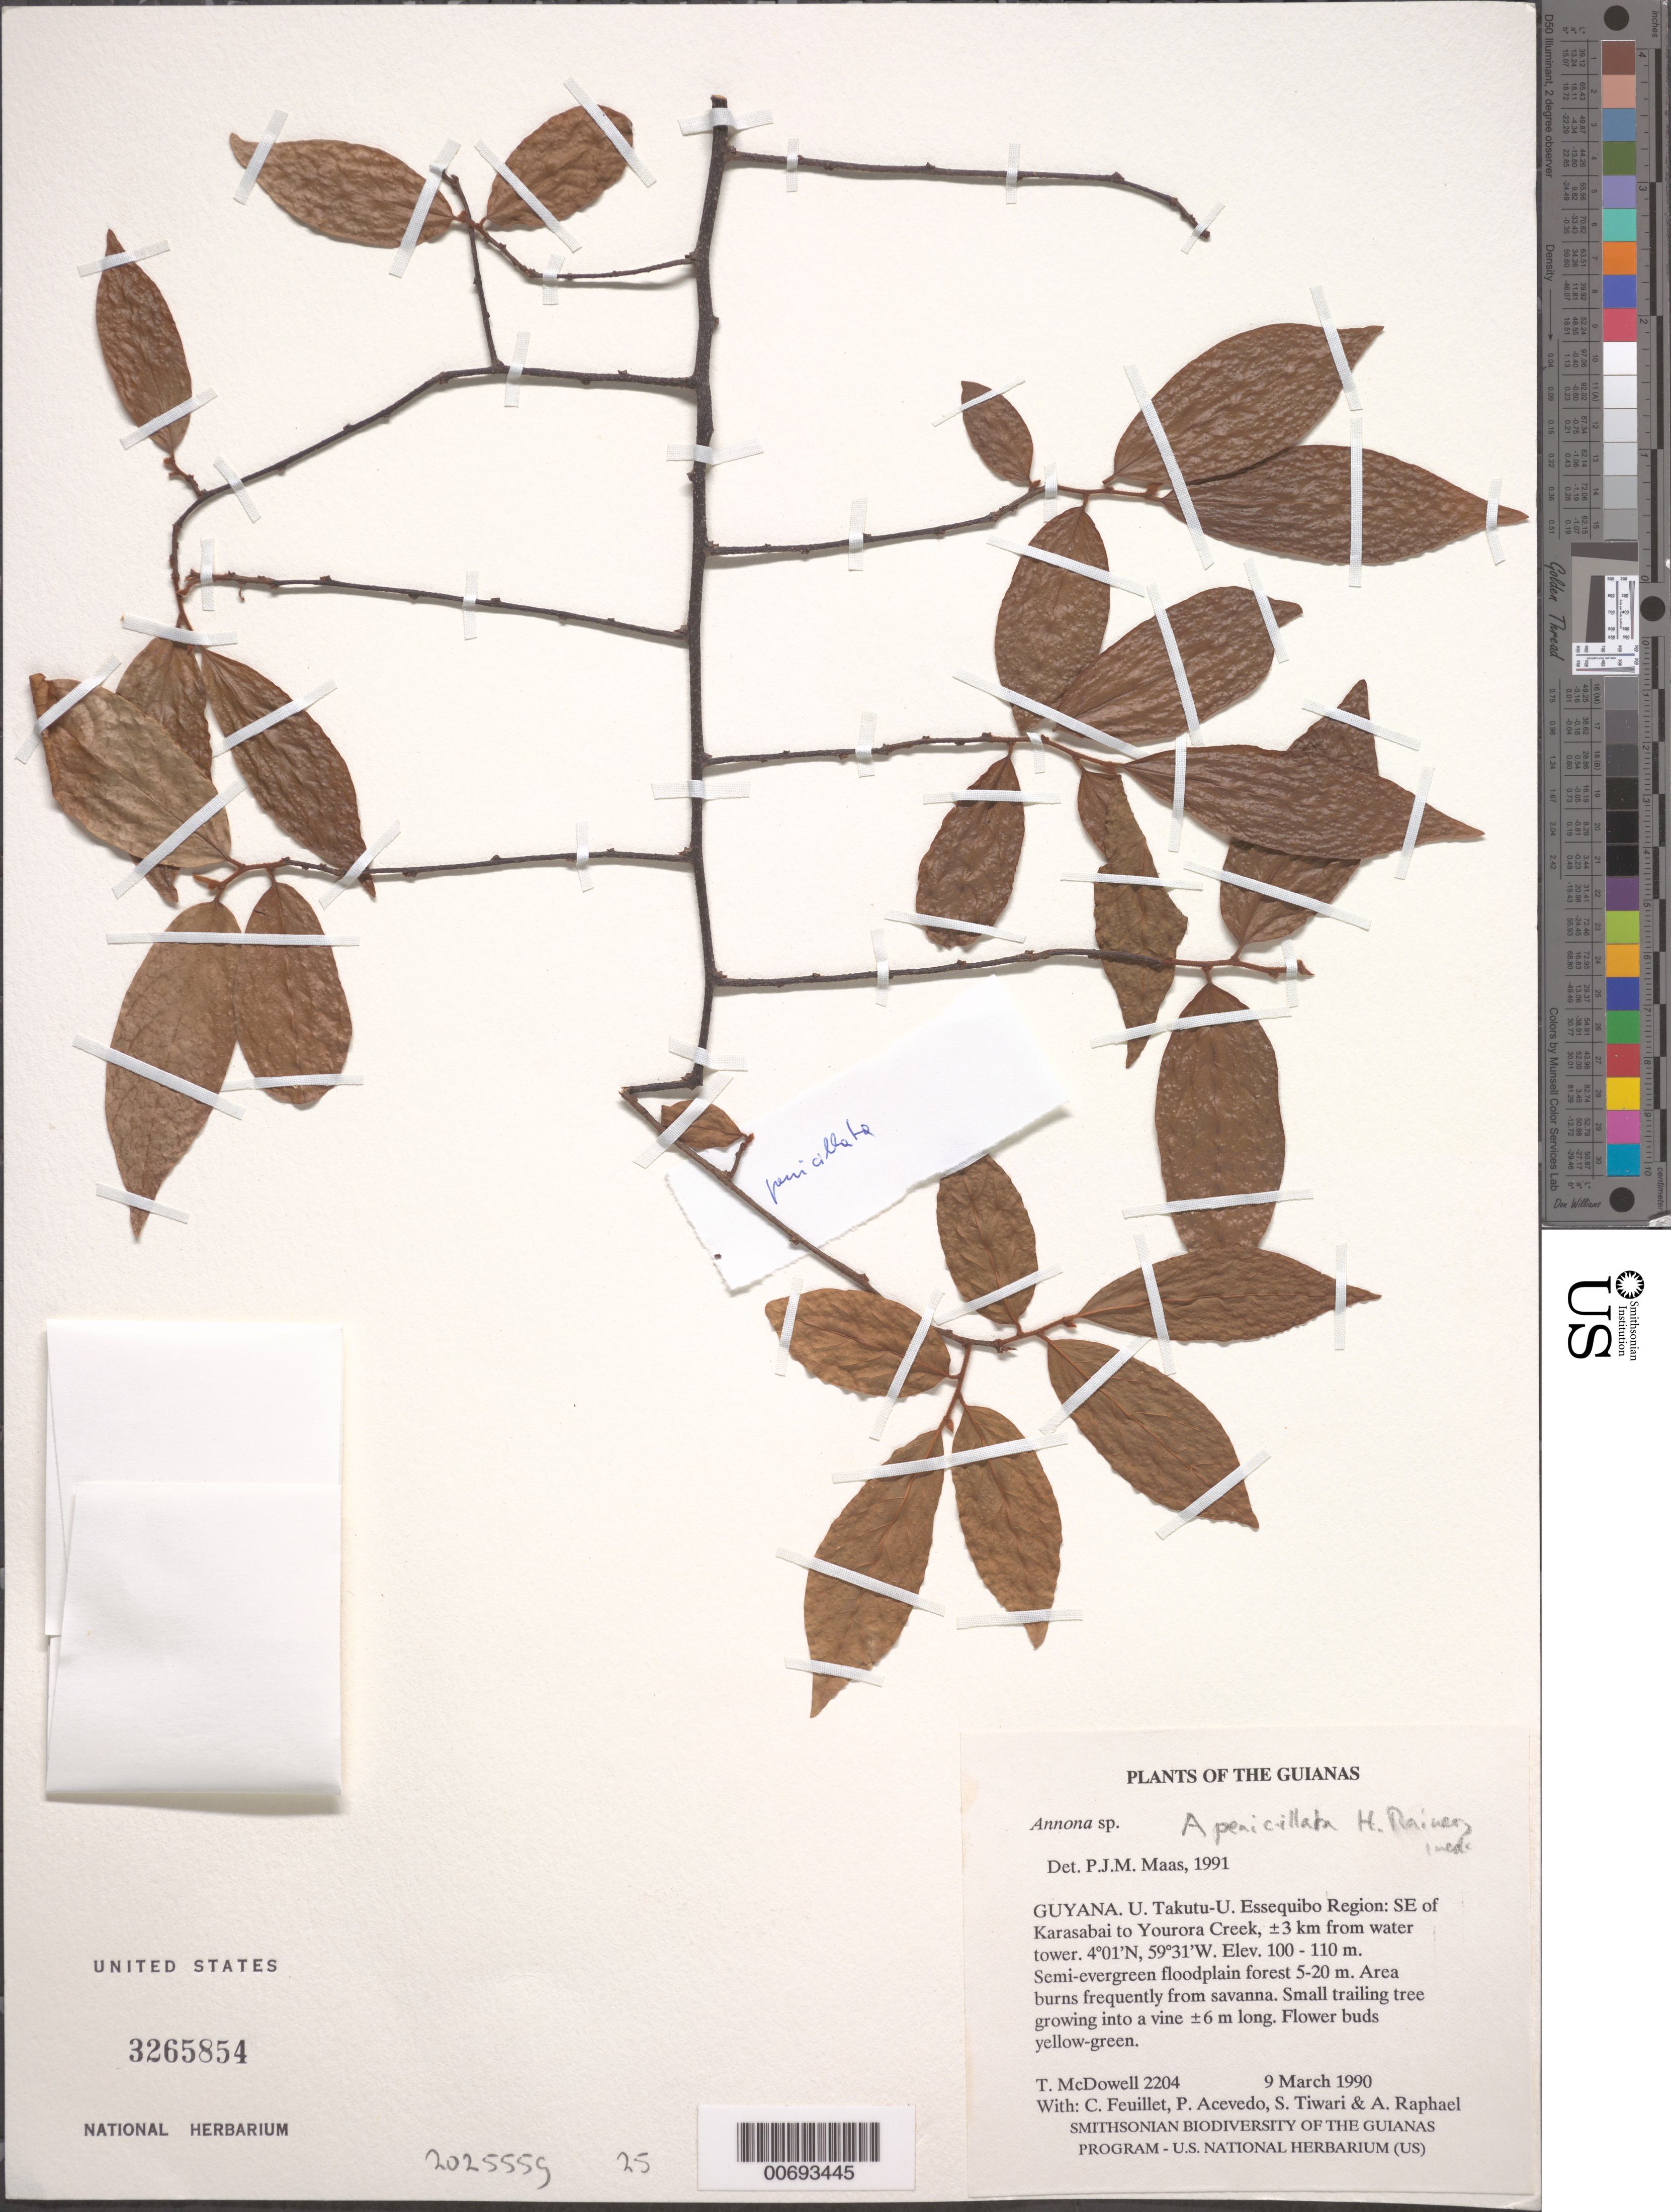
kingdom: Plantae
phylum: Tracheophyta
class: Magnoliopsida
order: Magnoliales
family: Annonaceae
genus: Annona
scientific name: Annona sp.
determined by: Maas, Paul J. M.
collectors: T. McDowell, C. Feuillet, P. Acevedo-Rodr., S. Tiwari & A. Raphael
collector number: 2204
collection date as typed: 9 March 1990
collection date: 1990-03-09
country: Guyana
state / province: U. Takutu-U. Essequibo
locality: SE of Karasabai to Yourora Creek, ±3 km from water tower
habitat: Semi-evergreen floodplain forest 5-20 m. Area burns frequently from savanna and nearby gardens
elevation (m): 100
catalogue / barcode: US 3265854